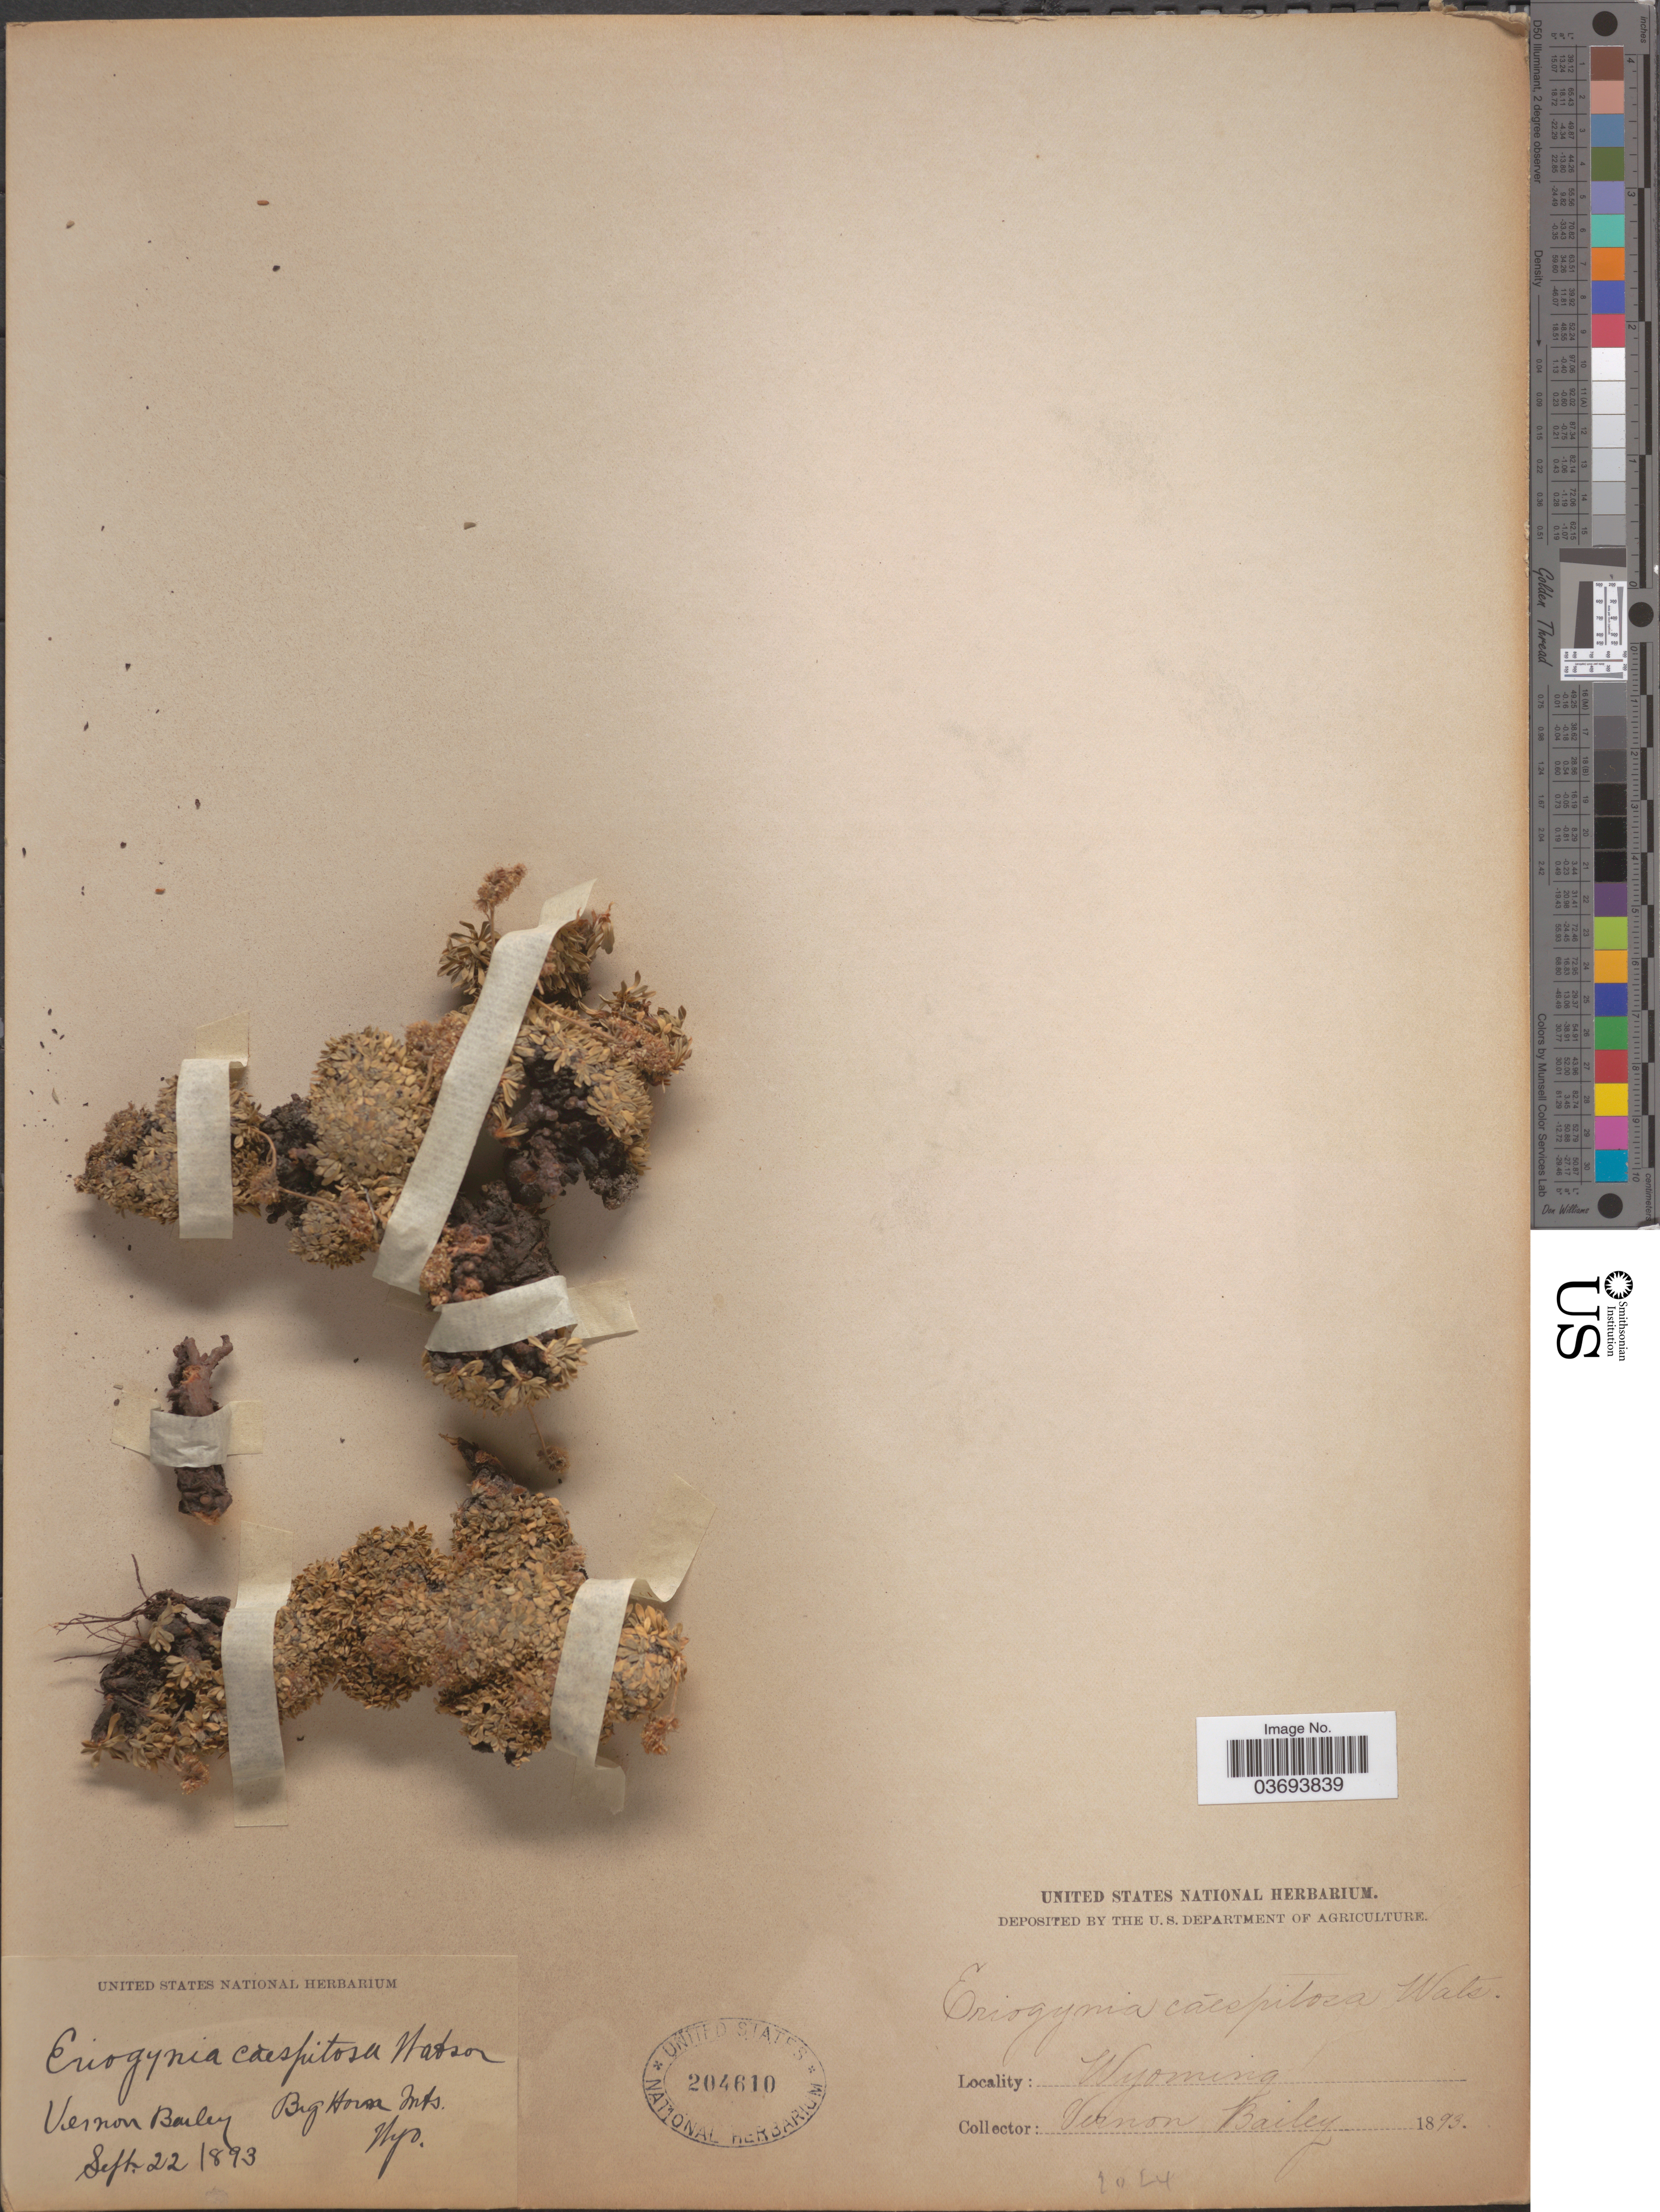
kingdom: Plantae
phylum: Tracheophyta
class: Magnoliopsida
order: Rosales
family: Rosaceae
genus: Petrophytum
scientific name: Petrophytum caespitosum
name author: (Nutt.) Rydb.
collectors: V. O. Bailey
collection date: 1893-09-22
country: United States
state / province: Wyoming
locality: Big Horn Mts.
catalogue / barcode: US 204610